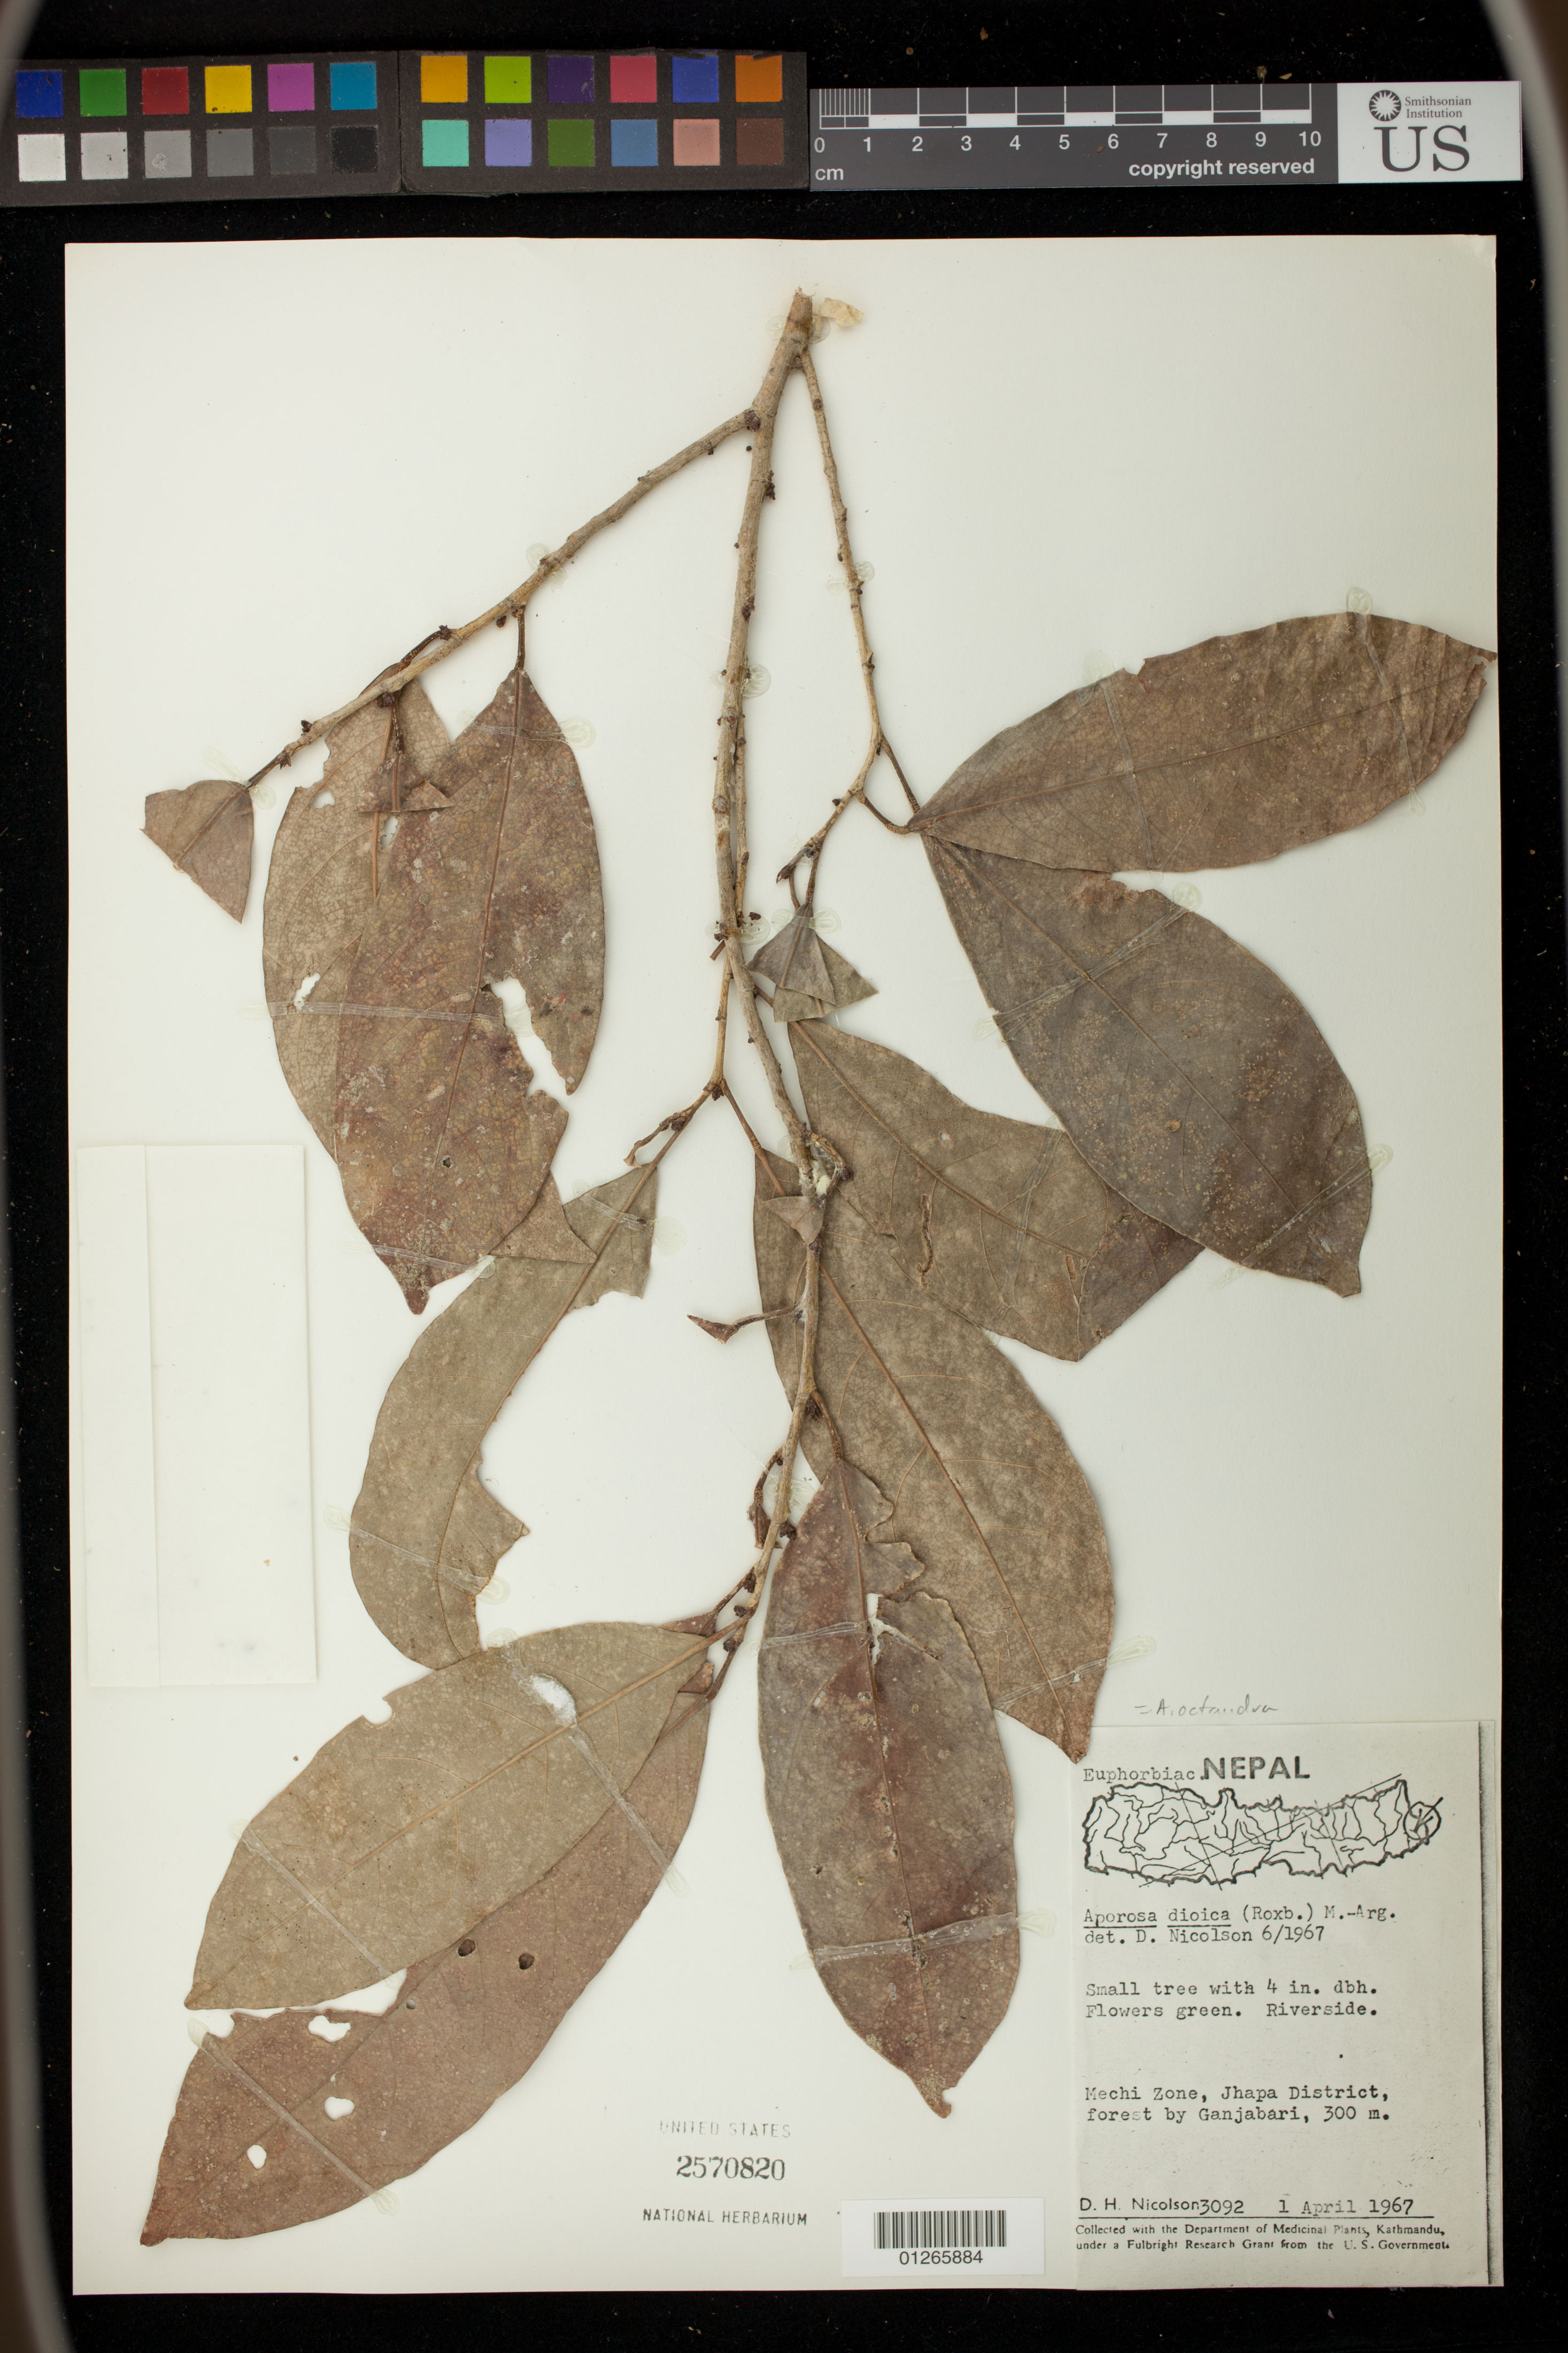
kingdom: Plantae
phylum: Tracheophyta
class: Magnoliopsida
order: Malpighiales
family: Phyllanthaceae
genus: Aporosa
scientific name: Aporosa octandra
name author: (Buch.-Ham. & D. Don) Vickery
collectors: D. H. Nicolson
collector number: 3092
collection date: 1967-04-01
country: Nepal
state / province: Eastern Region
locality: Mechi Zone, Jhapa District, forest by Ganjabari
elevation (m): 300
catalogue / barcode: US 2570820